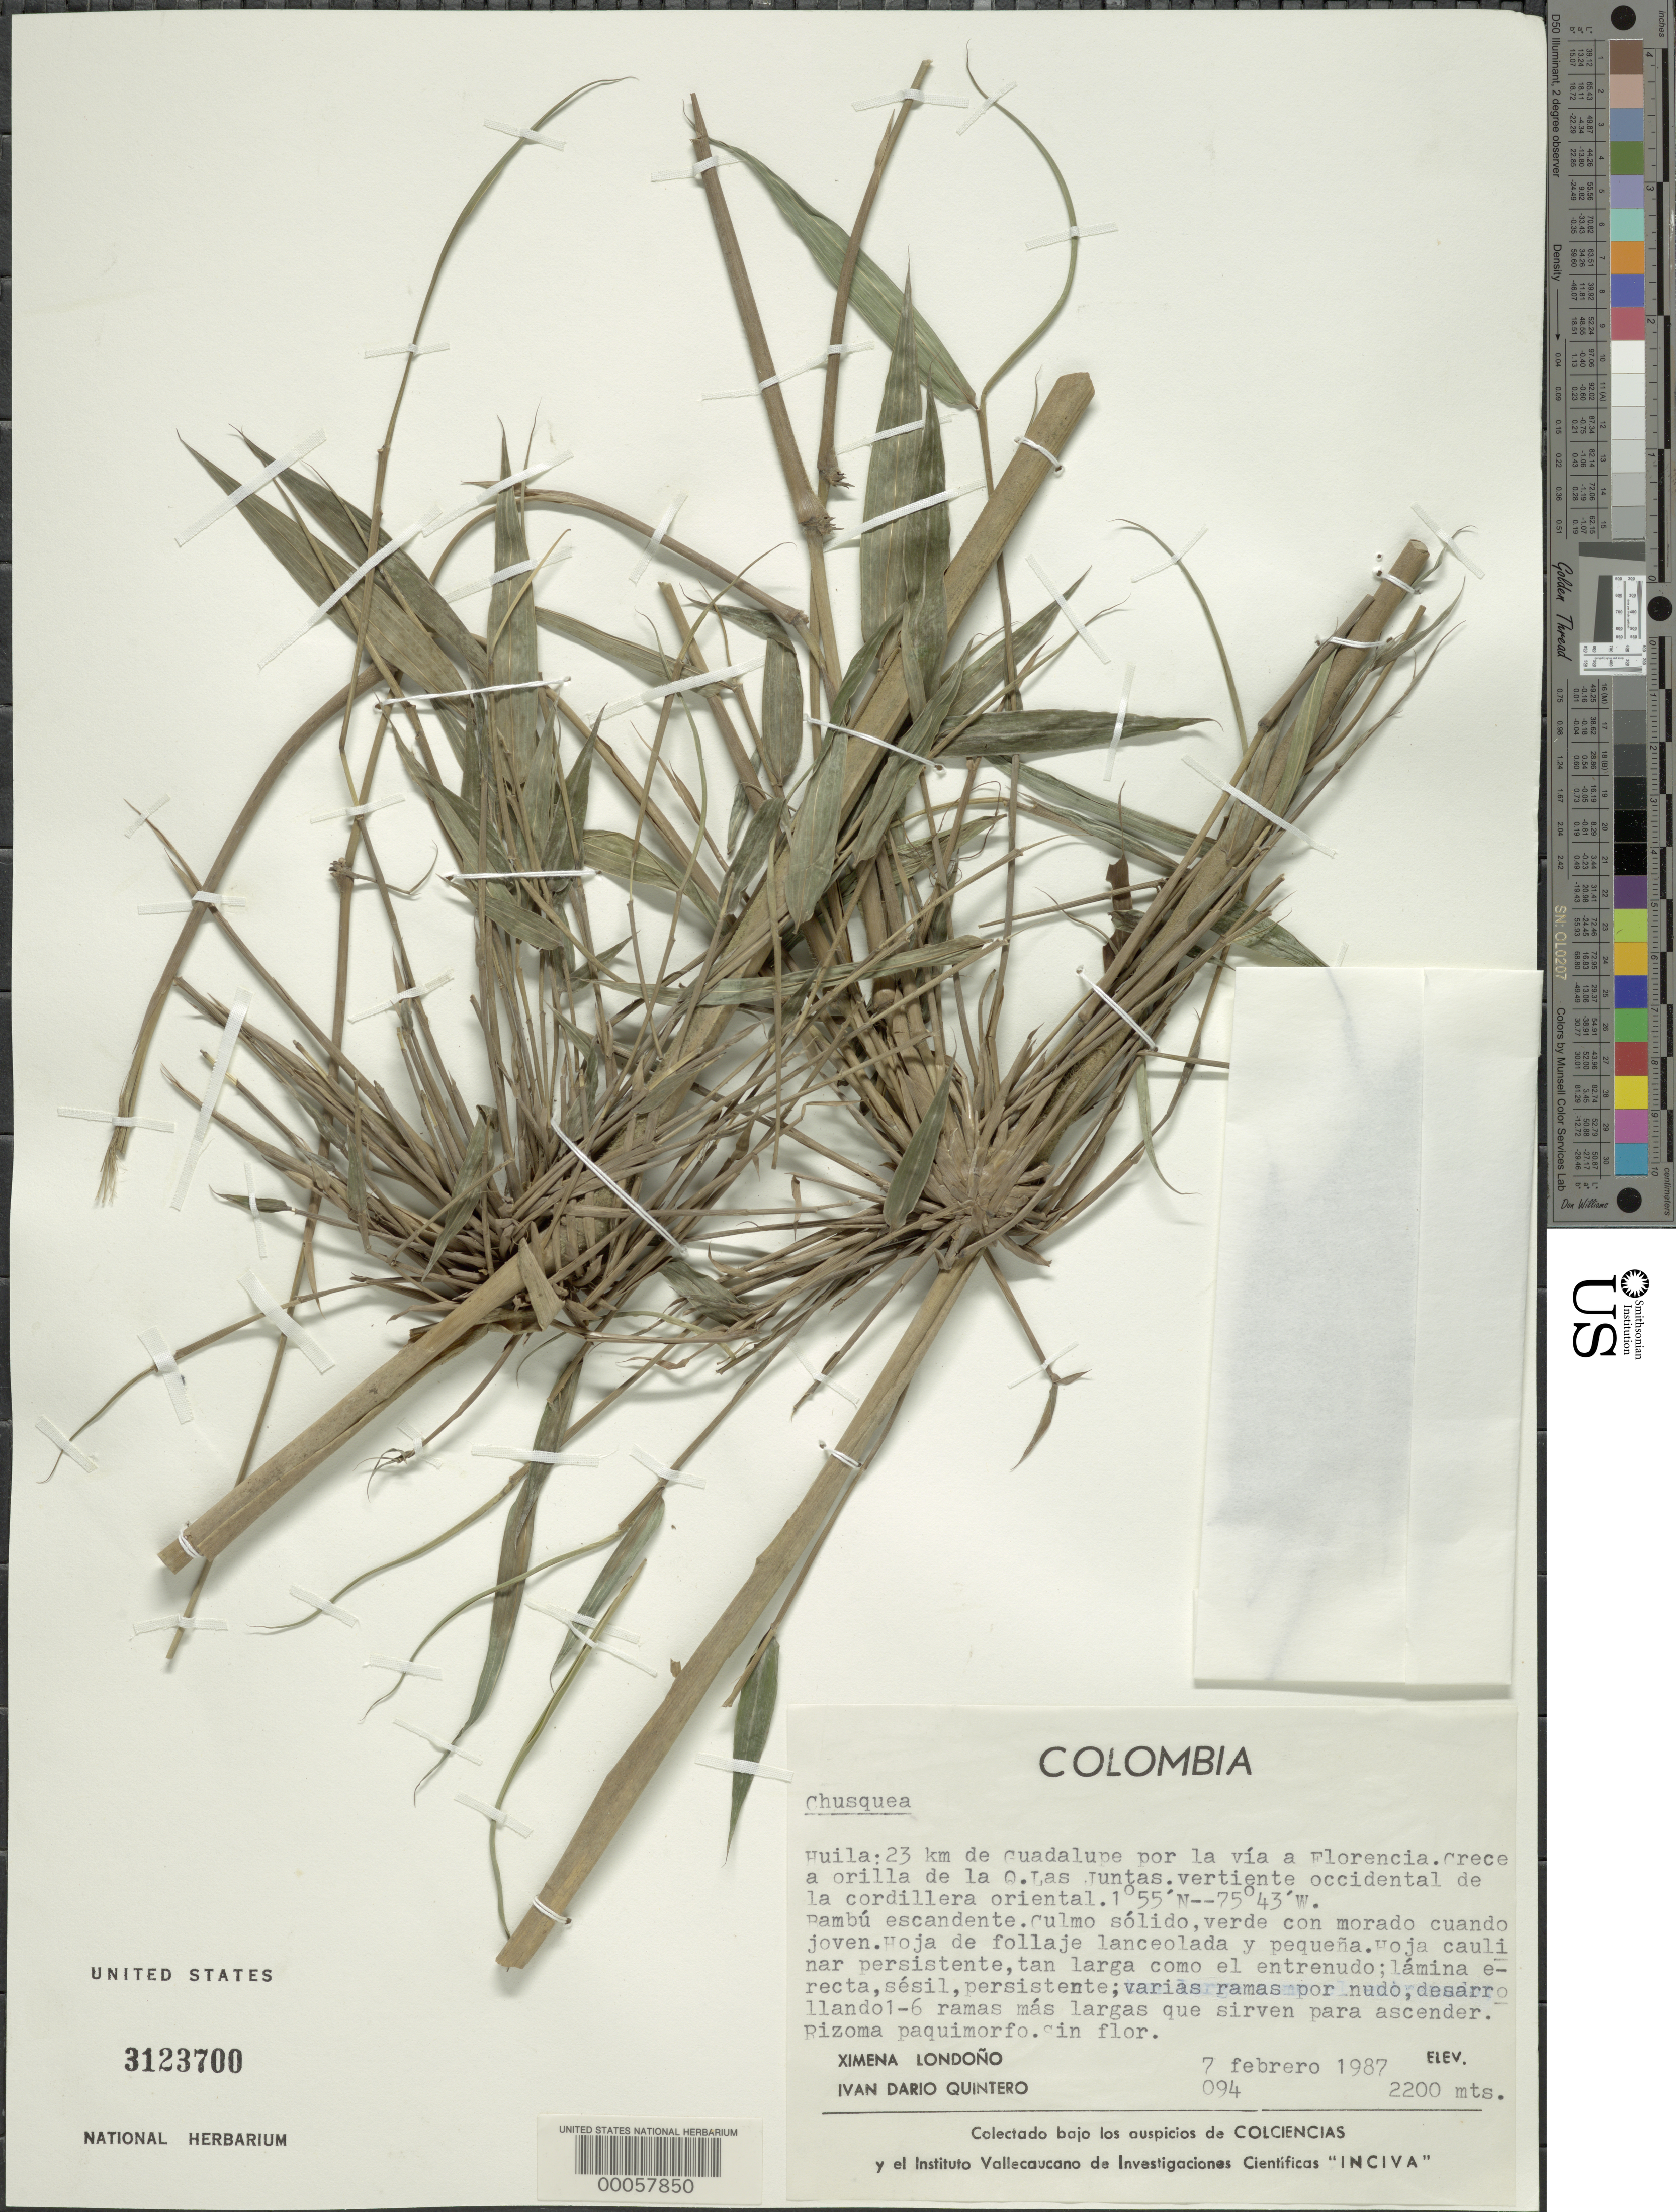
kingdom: Plantae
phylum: Tracheophyta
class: Liliopsida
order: Poales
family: Poaceae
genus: Chusquea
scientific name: Chusquea sp.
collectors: X. Londoño & I. Quintero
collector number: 094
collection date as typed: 07 Feb 1987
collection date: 1987-02-07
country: Colombia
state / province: Huila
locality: Km 23 of the Guadalupe-Florencia road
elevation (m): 2200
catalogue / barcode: US 3123700